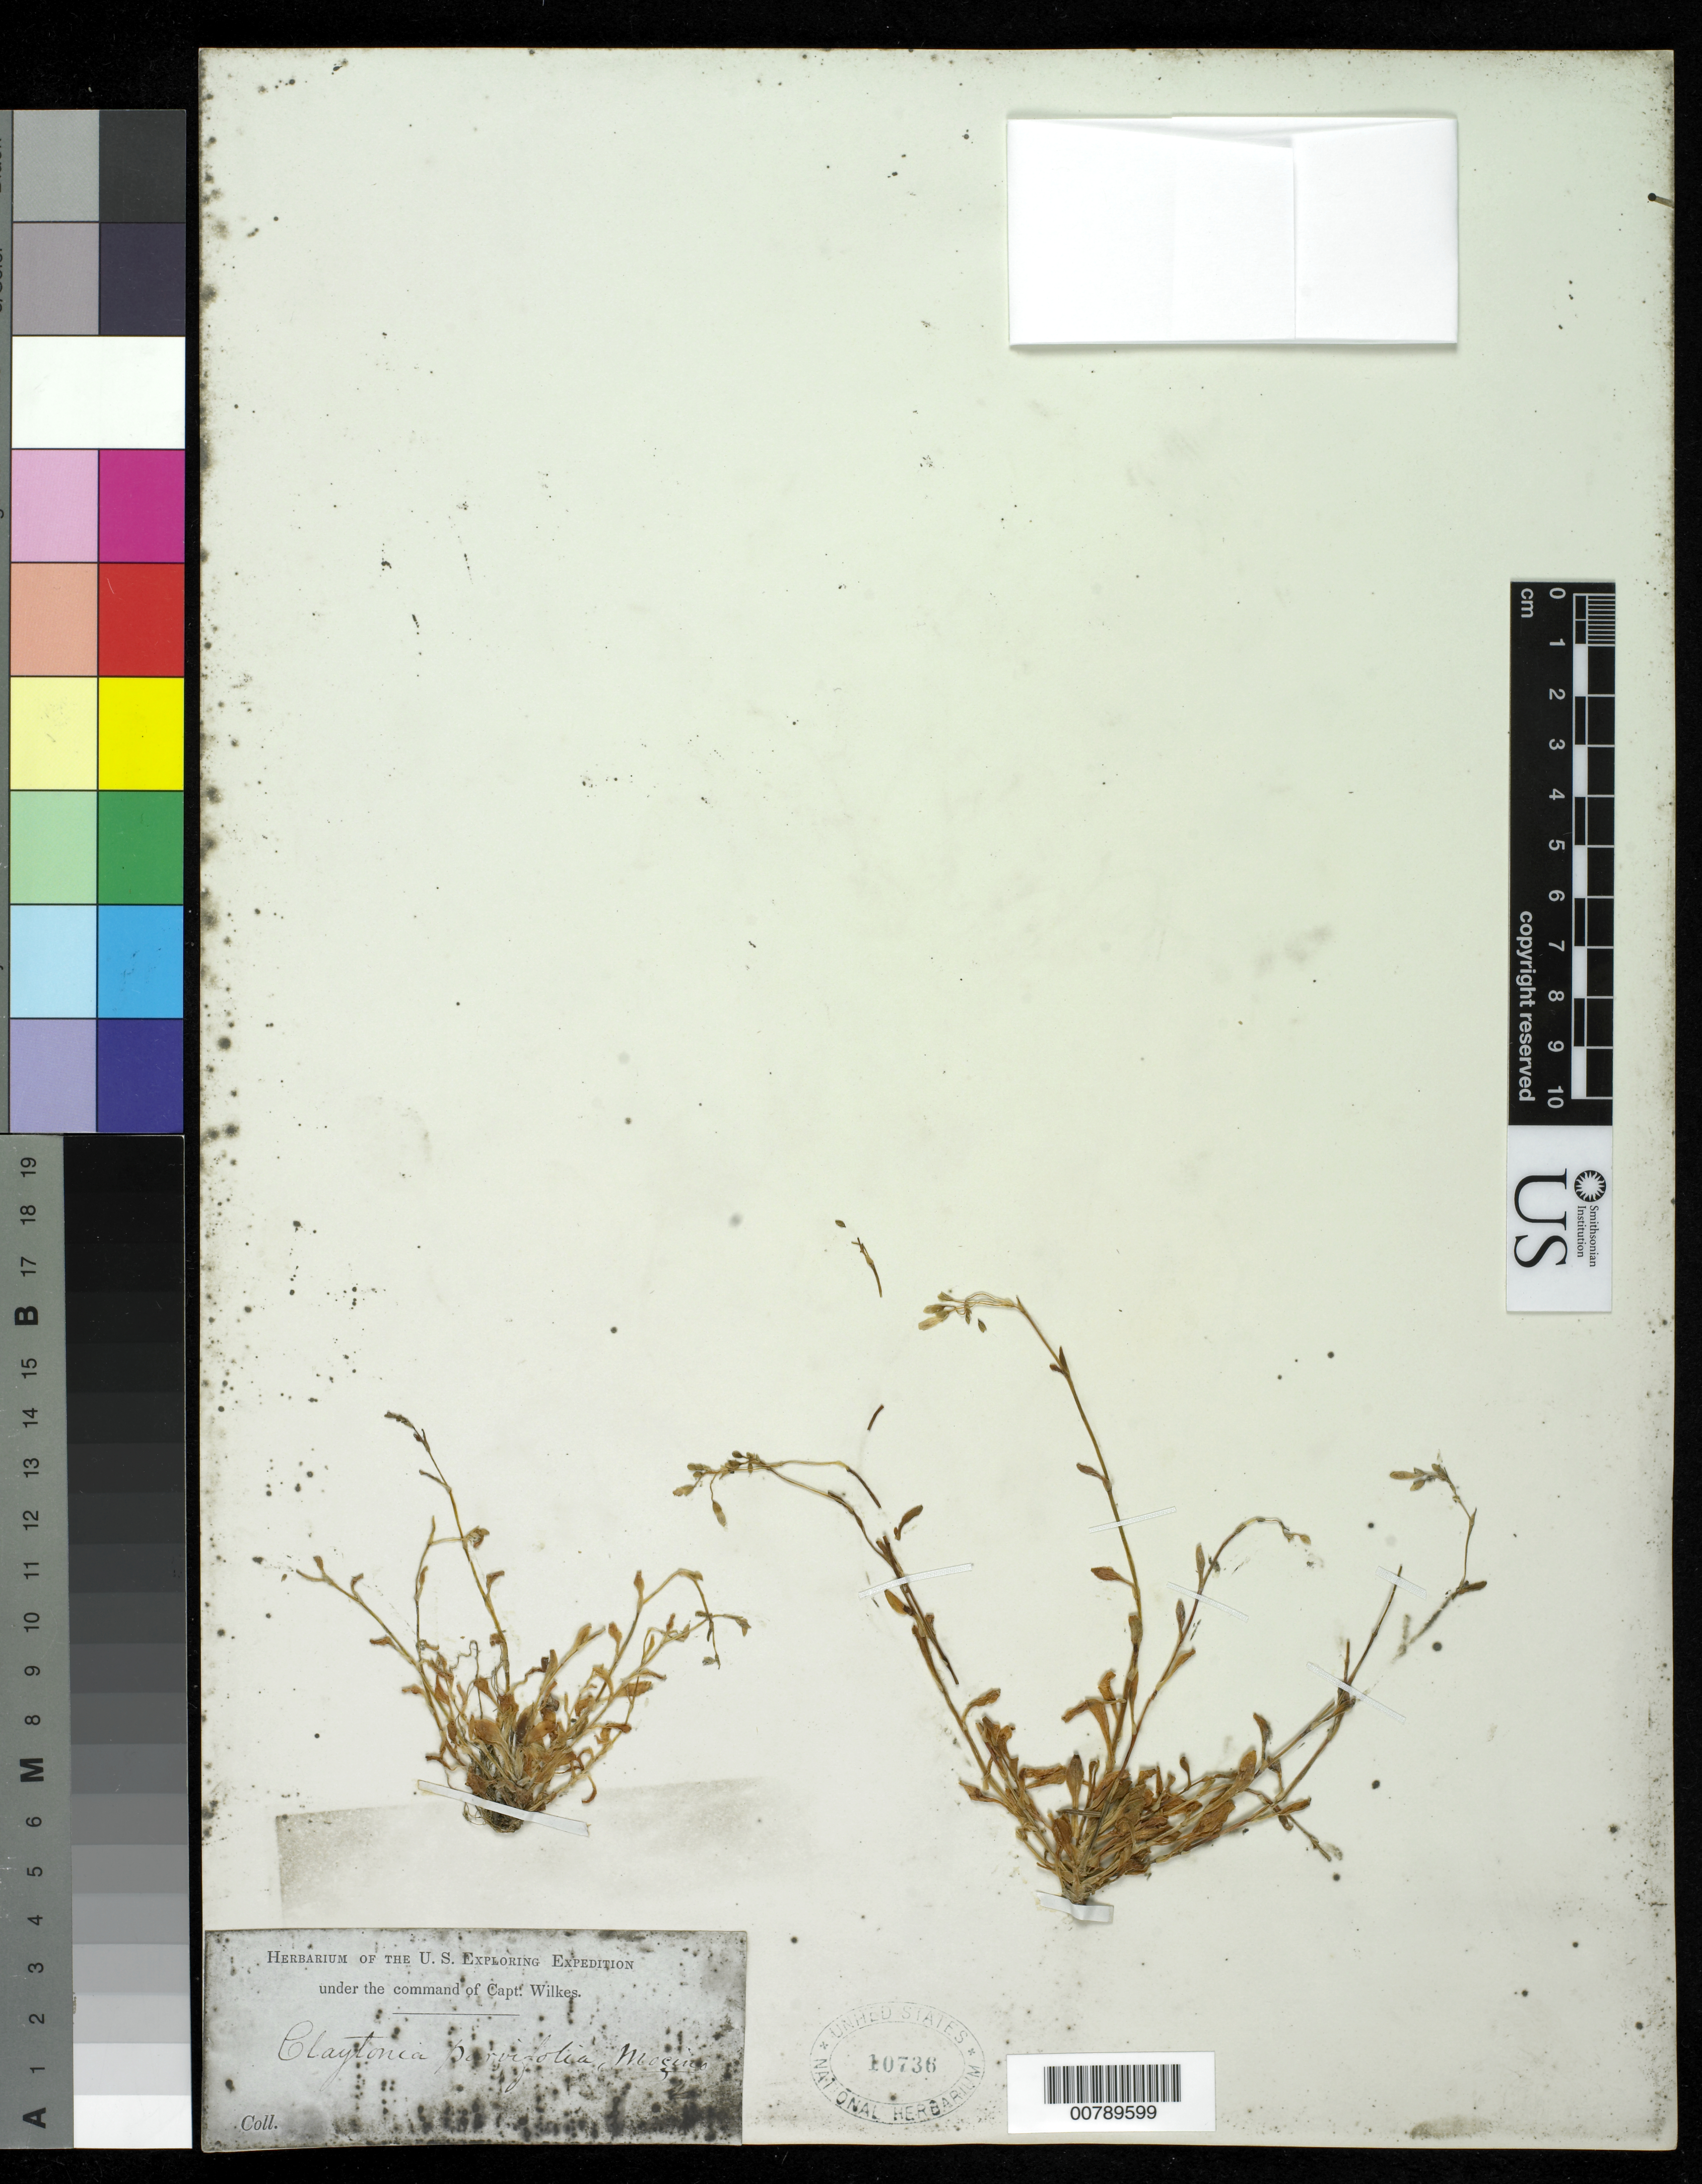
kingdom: Plantae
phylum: Tracheophyta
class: Magnoliopsida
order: Caryophyllales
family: Montiaceae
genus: Montia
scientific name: Montia parvifolia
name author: (Moc. ex DC.) Greene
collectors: Wilkes Explor. Exped.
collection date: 1838/1842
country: United States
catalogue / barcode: US 10736